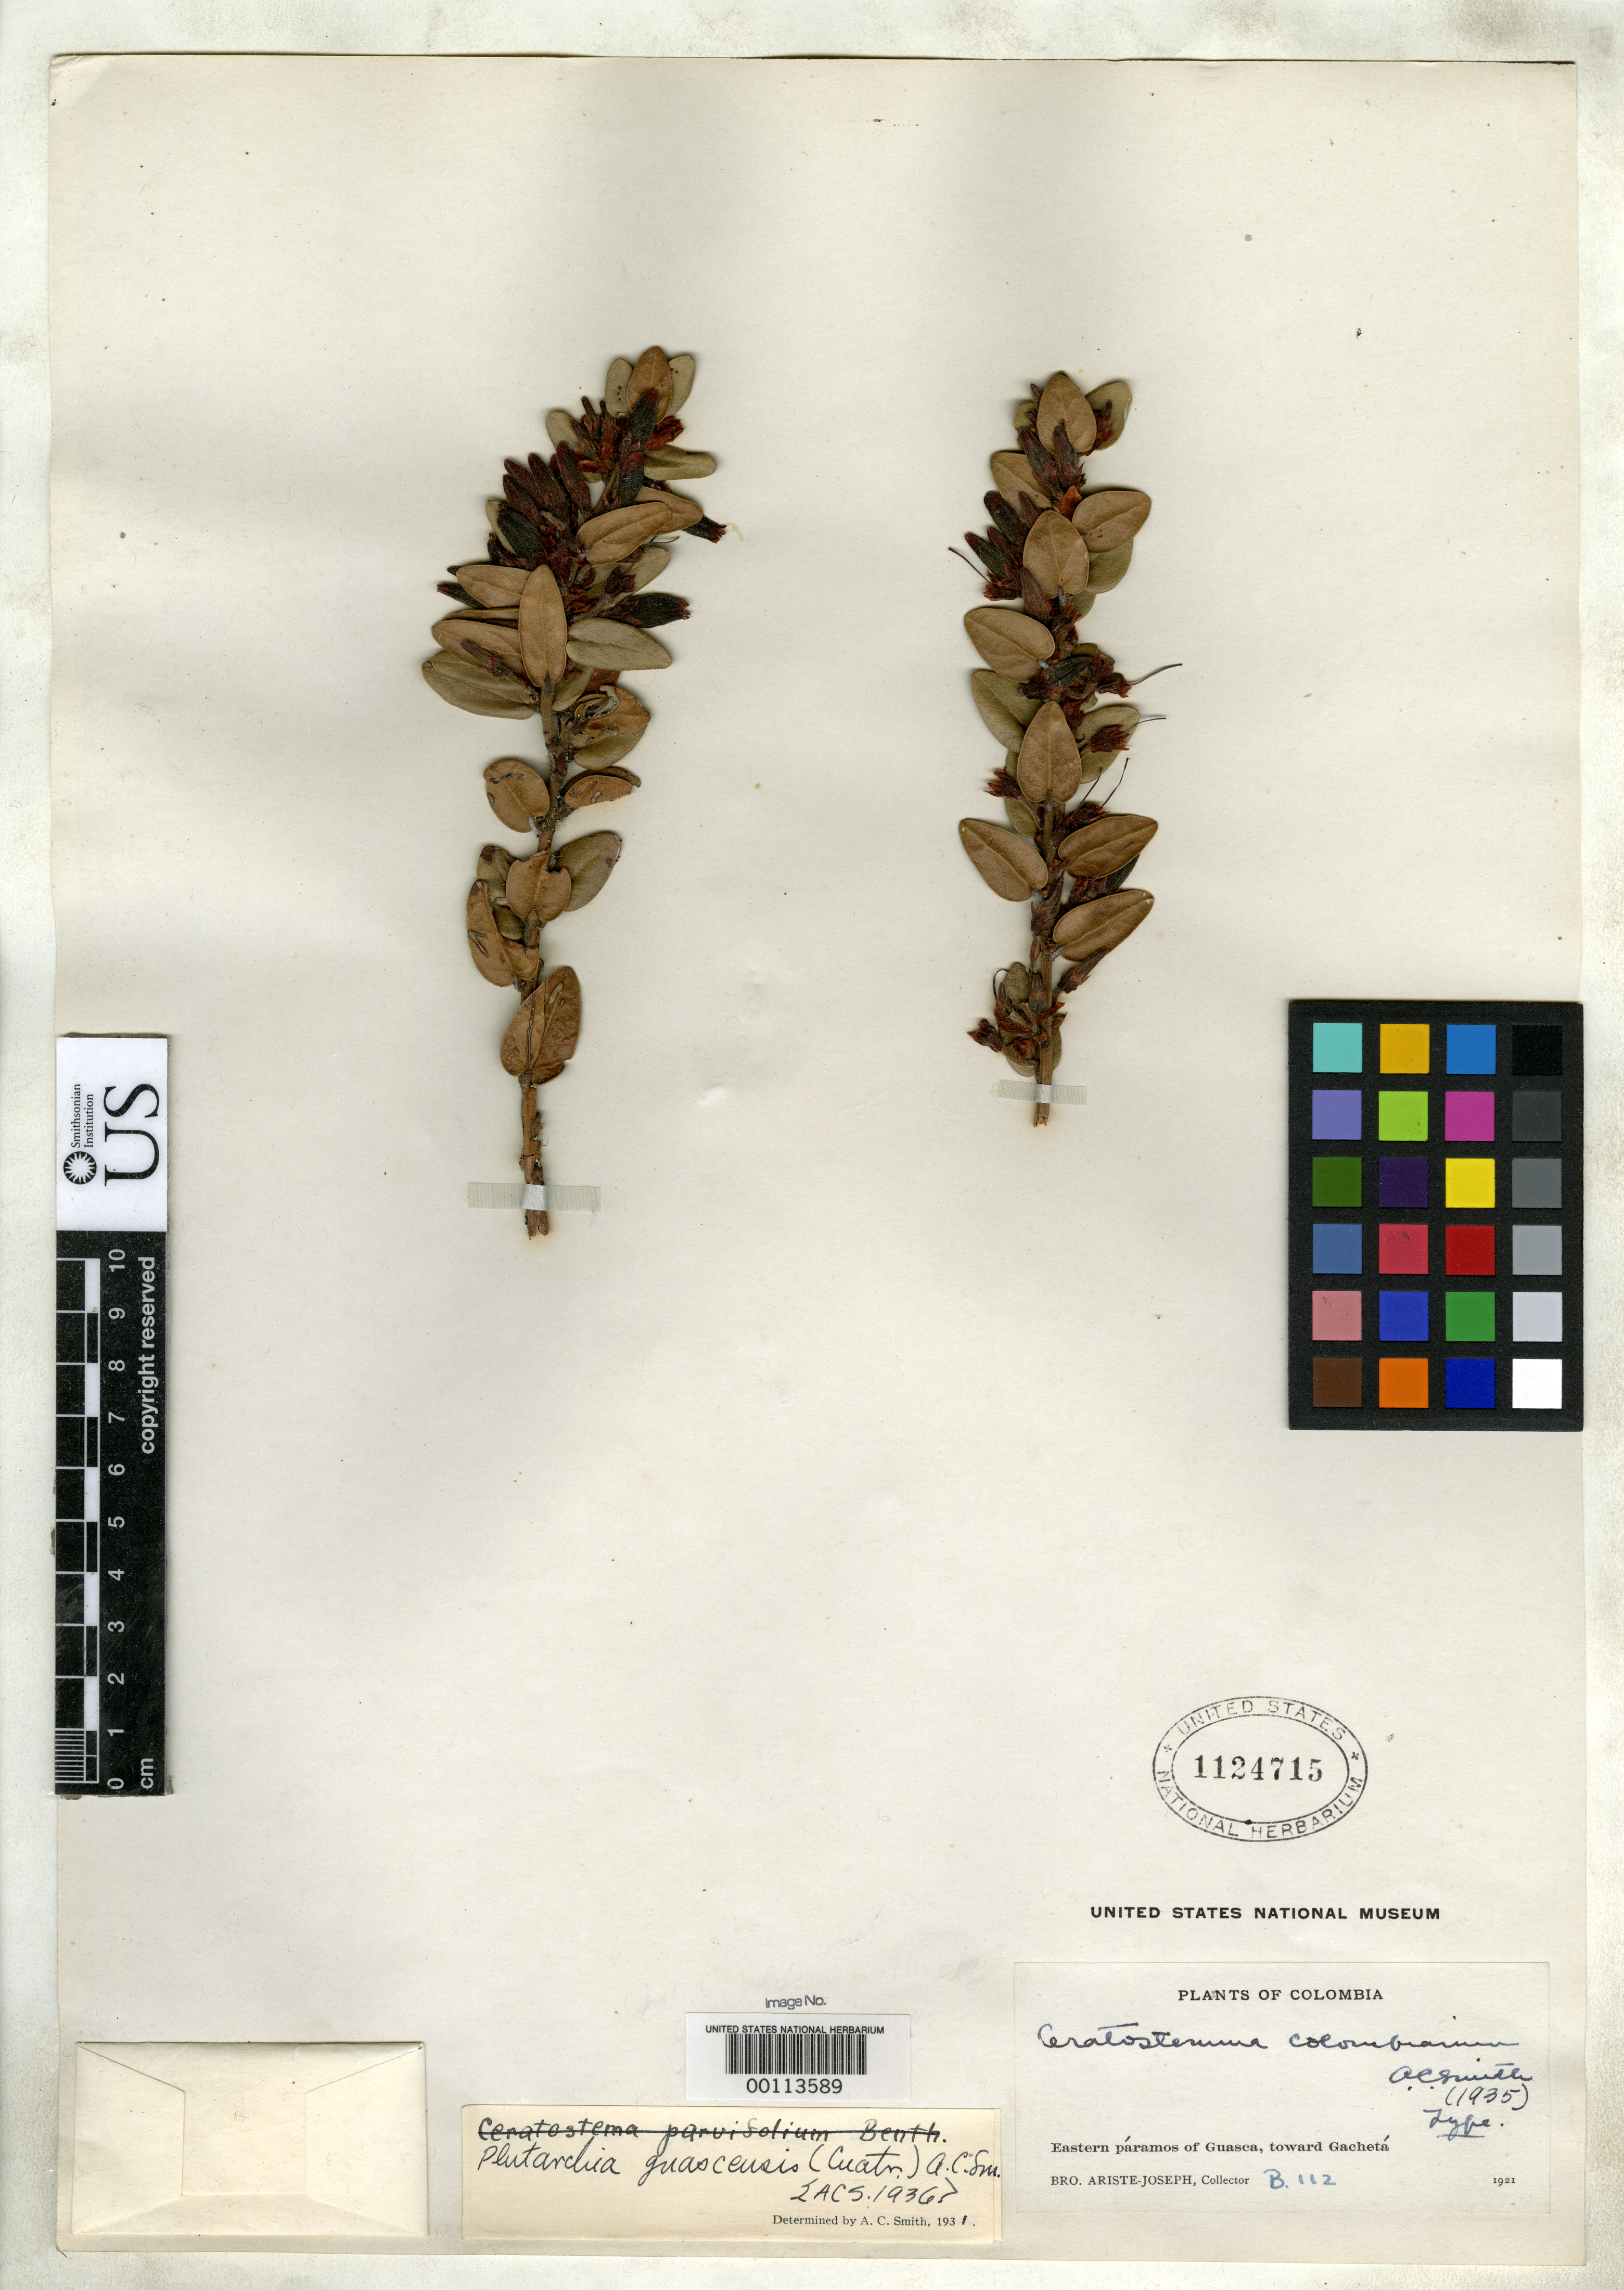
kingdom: Plantae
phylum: Tracheophyta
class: Magnoliopsida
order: Ericales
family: Ericaceae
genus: Ceratostema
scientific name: Ceratostema colombianum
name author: A.C. Sm.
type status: Holotype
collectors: Bro. Ariste-Joseph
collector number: B 112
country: Colombia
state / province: Cundinamarca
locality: Eastern Paramos of Guasca, towards Gacheta.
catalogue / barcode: US 1124715